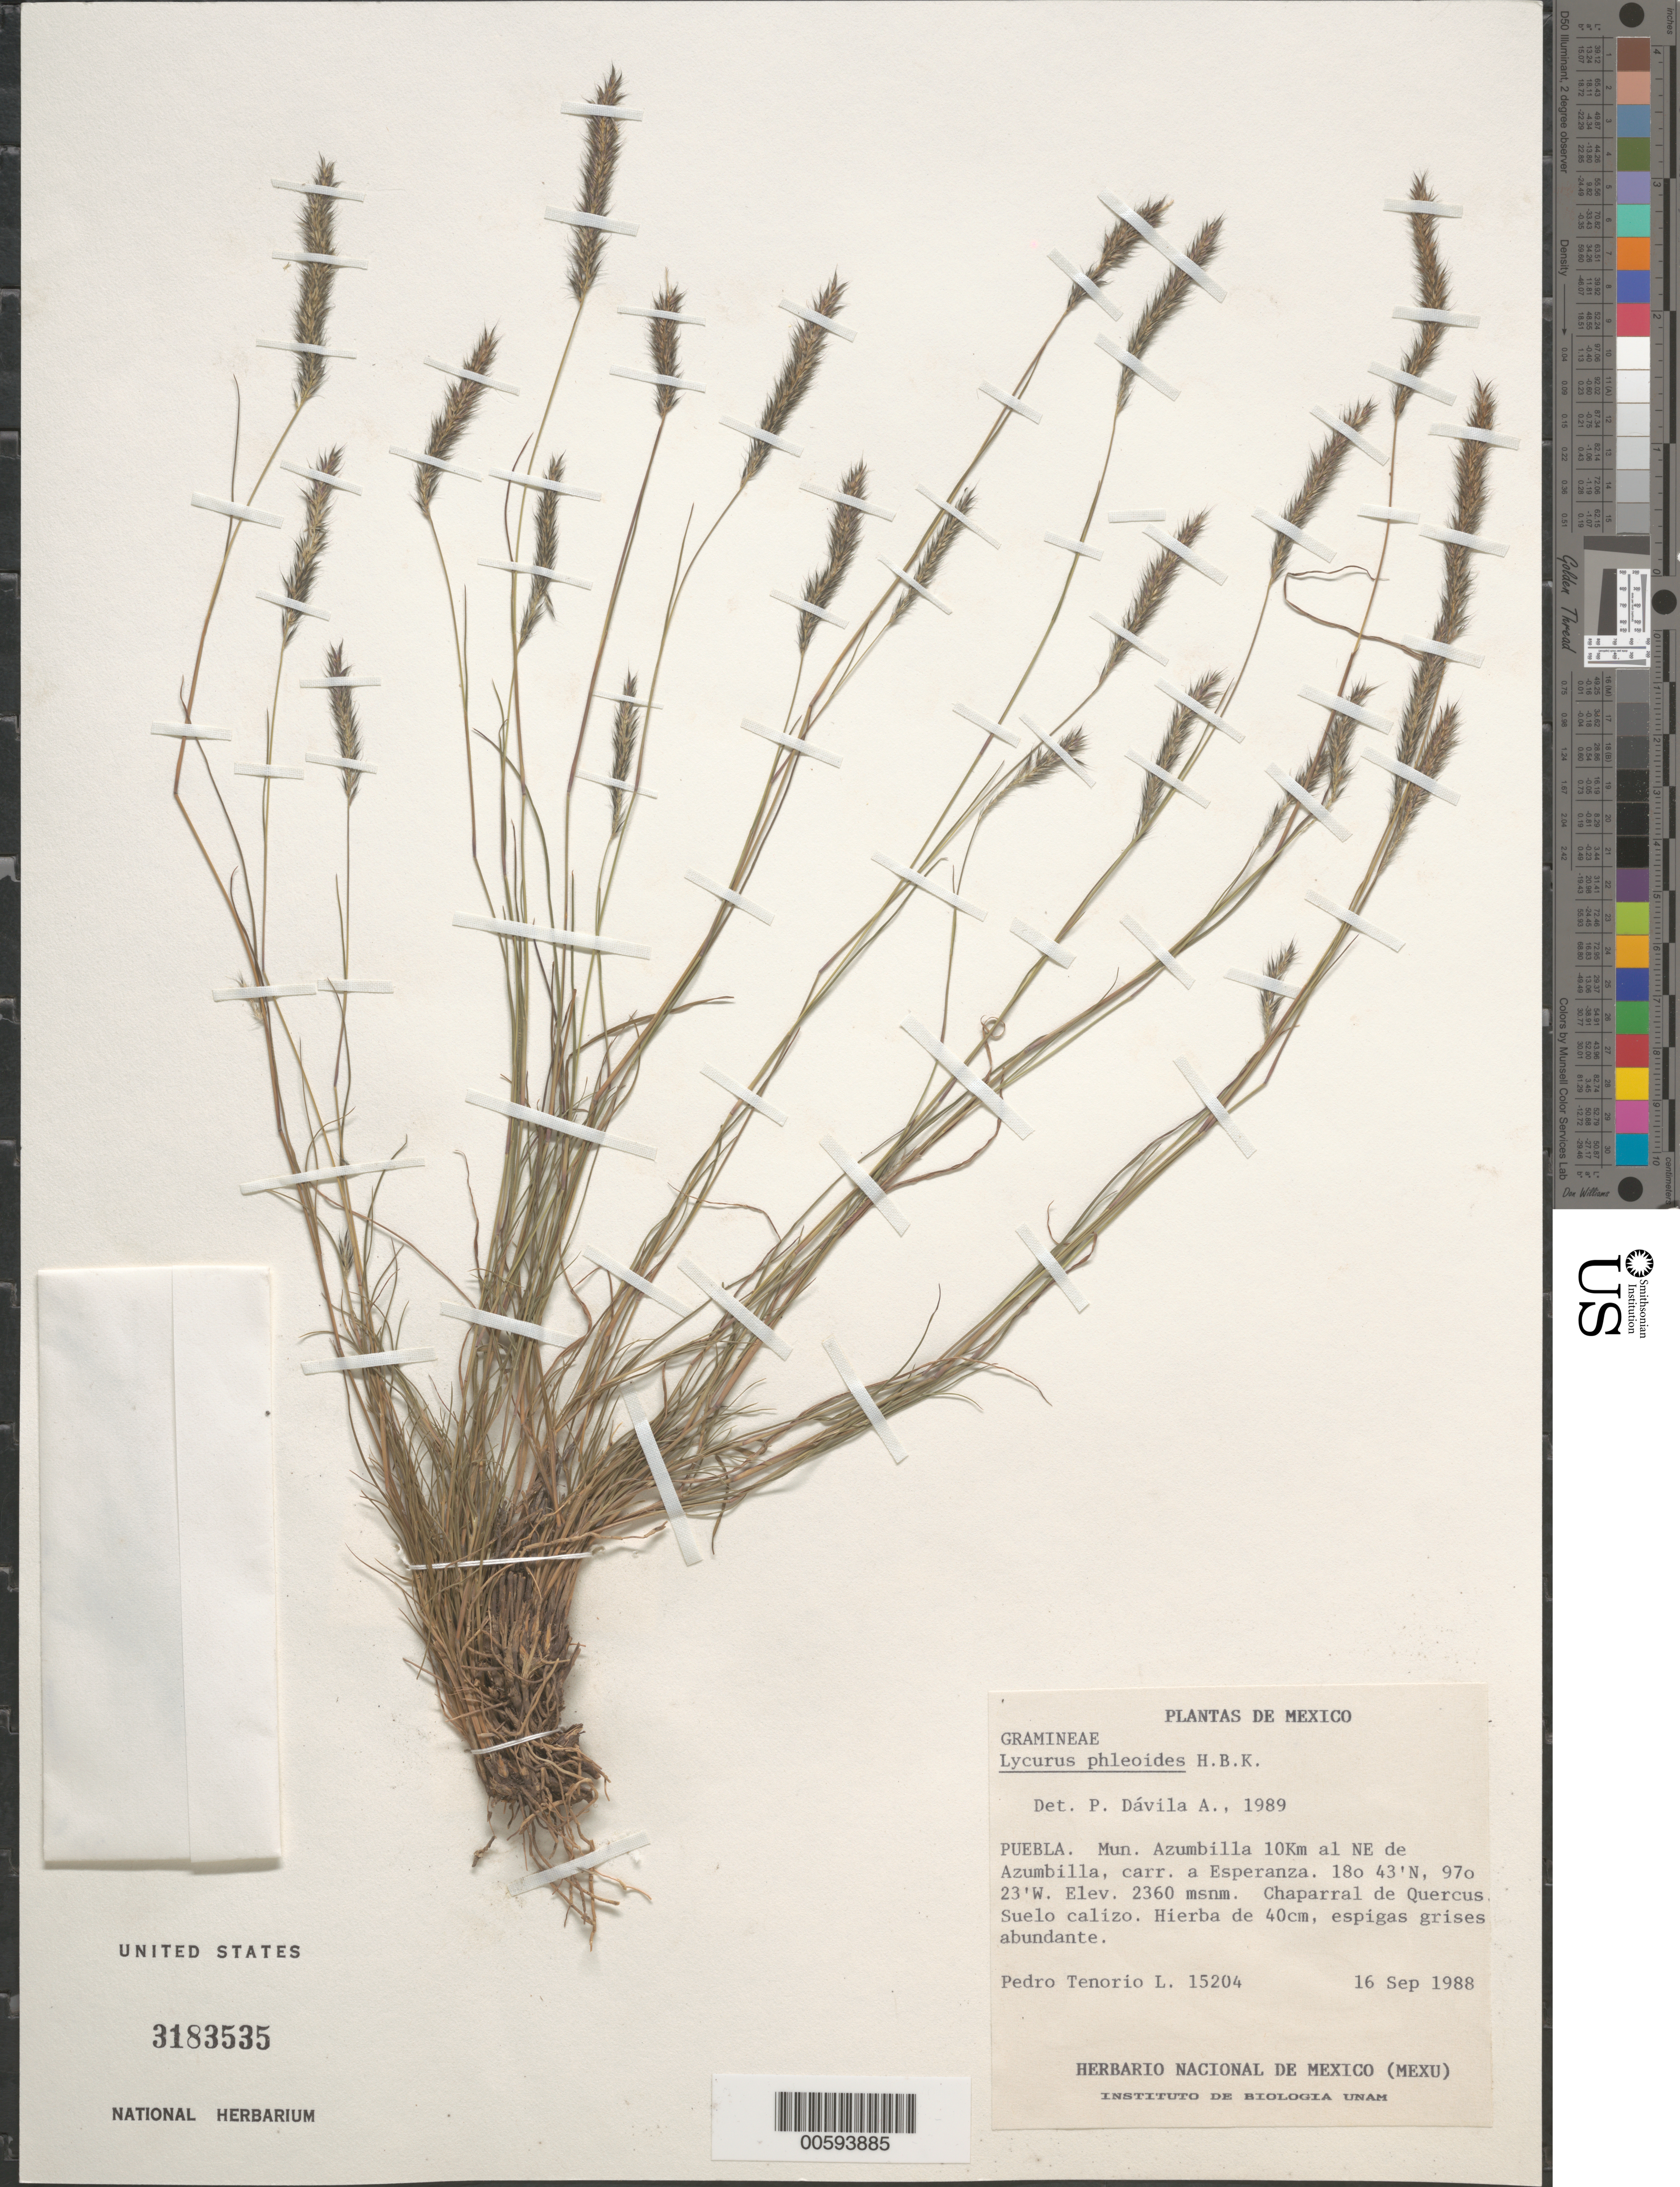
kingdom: Plantae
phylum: Tracheophyta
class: Liliopsida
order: Poales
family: Poaceae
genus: Lycurus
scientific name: Lycurus phleoides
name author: Kunth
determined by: Dávila, P. D.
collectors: P. Tenorio L.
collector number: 15204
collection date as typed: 16 Sep 1988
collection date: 1988-09-16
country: Mexico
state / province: Puebla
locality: Mun. Azumbilla 10 km al NE de Azumbilla, carr. a Esperanza.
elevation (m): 2360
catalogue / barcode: US 3183535